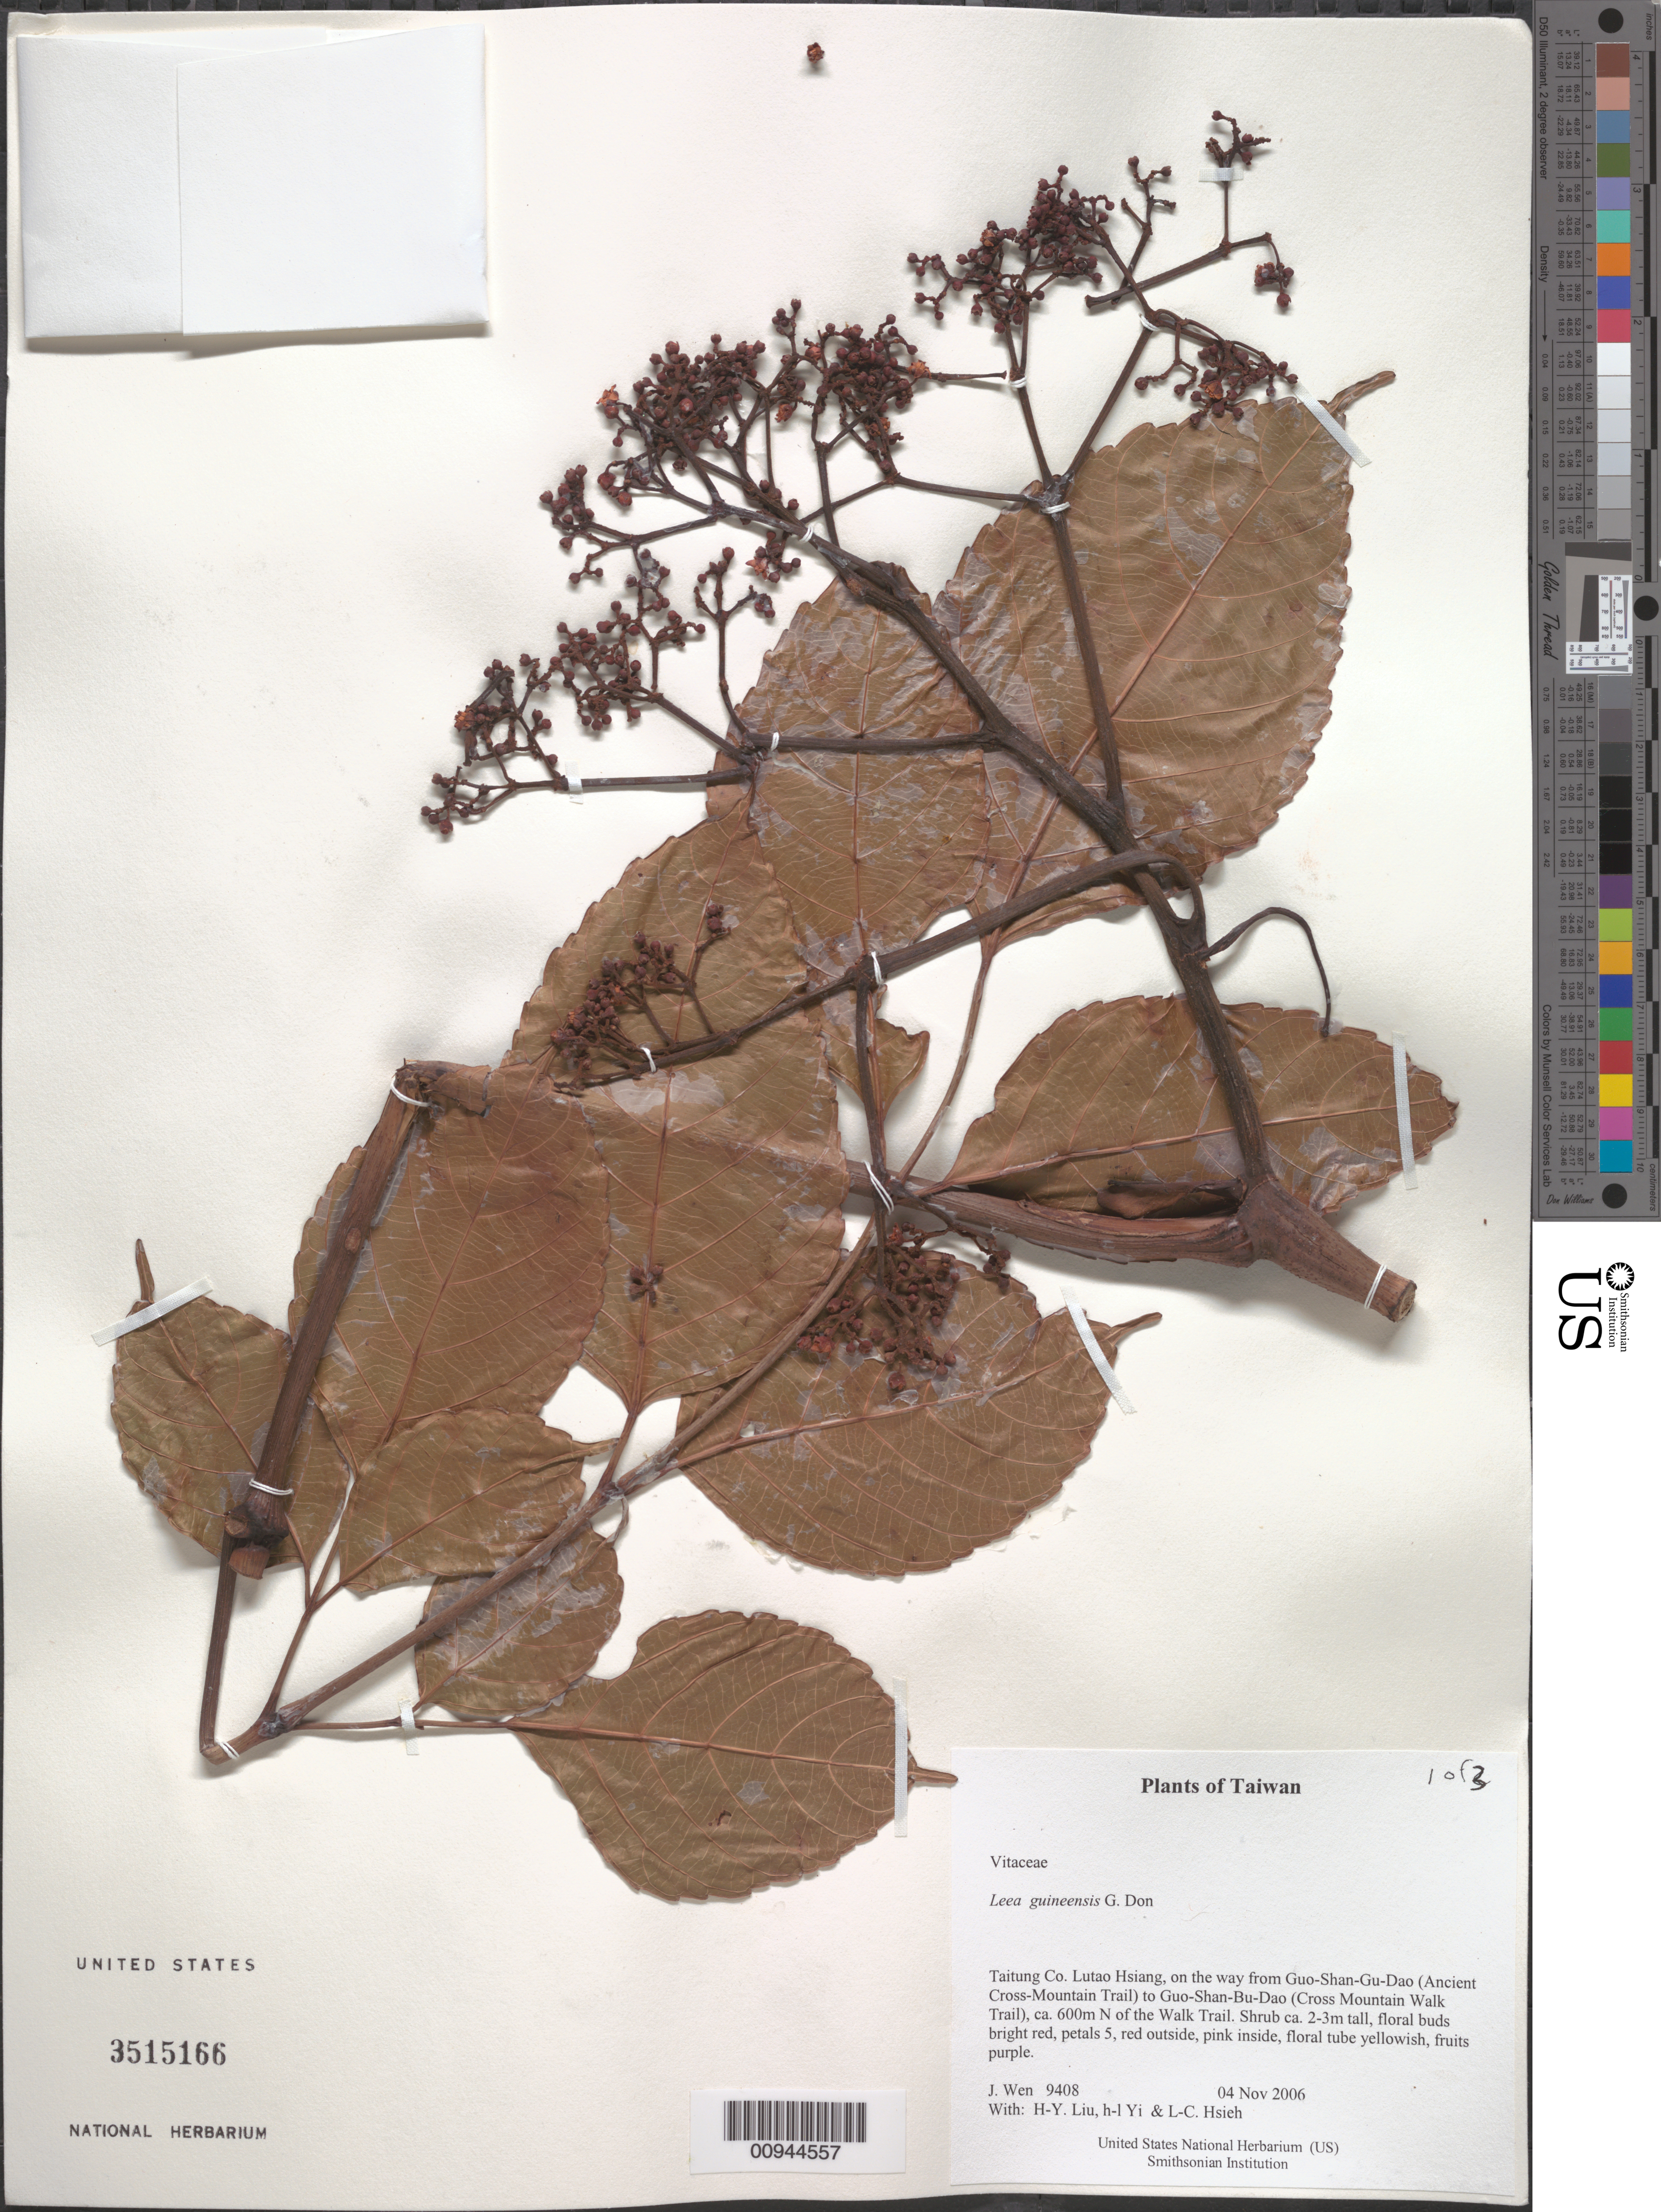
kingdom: Plantae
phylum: Tracheophyta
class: Magnoliopsida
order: Vitales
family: Vitaceae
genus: Leea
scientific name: Leea guineensis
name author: G. Don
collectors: J. Wen, H. Liu & L. Hsieh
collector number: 9408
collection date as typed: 04 Nov 2006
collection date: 2006-11-04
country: Taiwan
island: Taiwan [Formosa]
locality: Lutao Hsiang, on the way from Guo-Shan-Gu-Dao (Ancient Cross-Mountain Trail) to Guo-Shan-Bu-Dao (Cross Mountain Walk Trail), ca. 600m N of the Walk Trail.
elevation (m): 600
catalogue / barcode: US 3515166